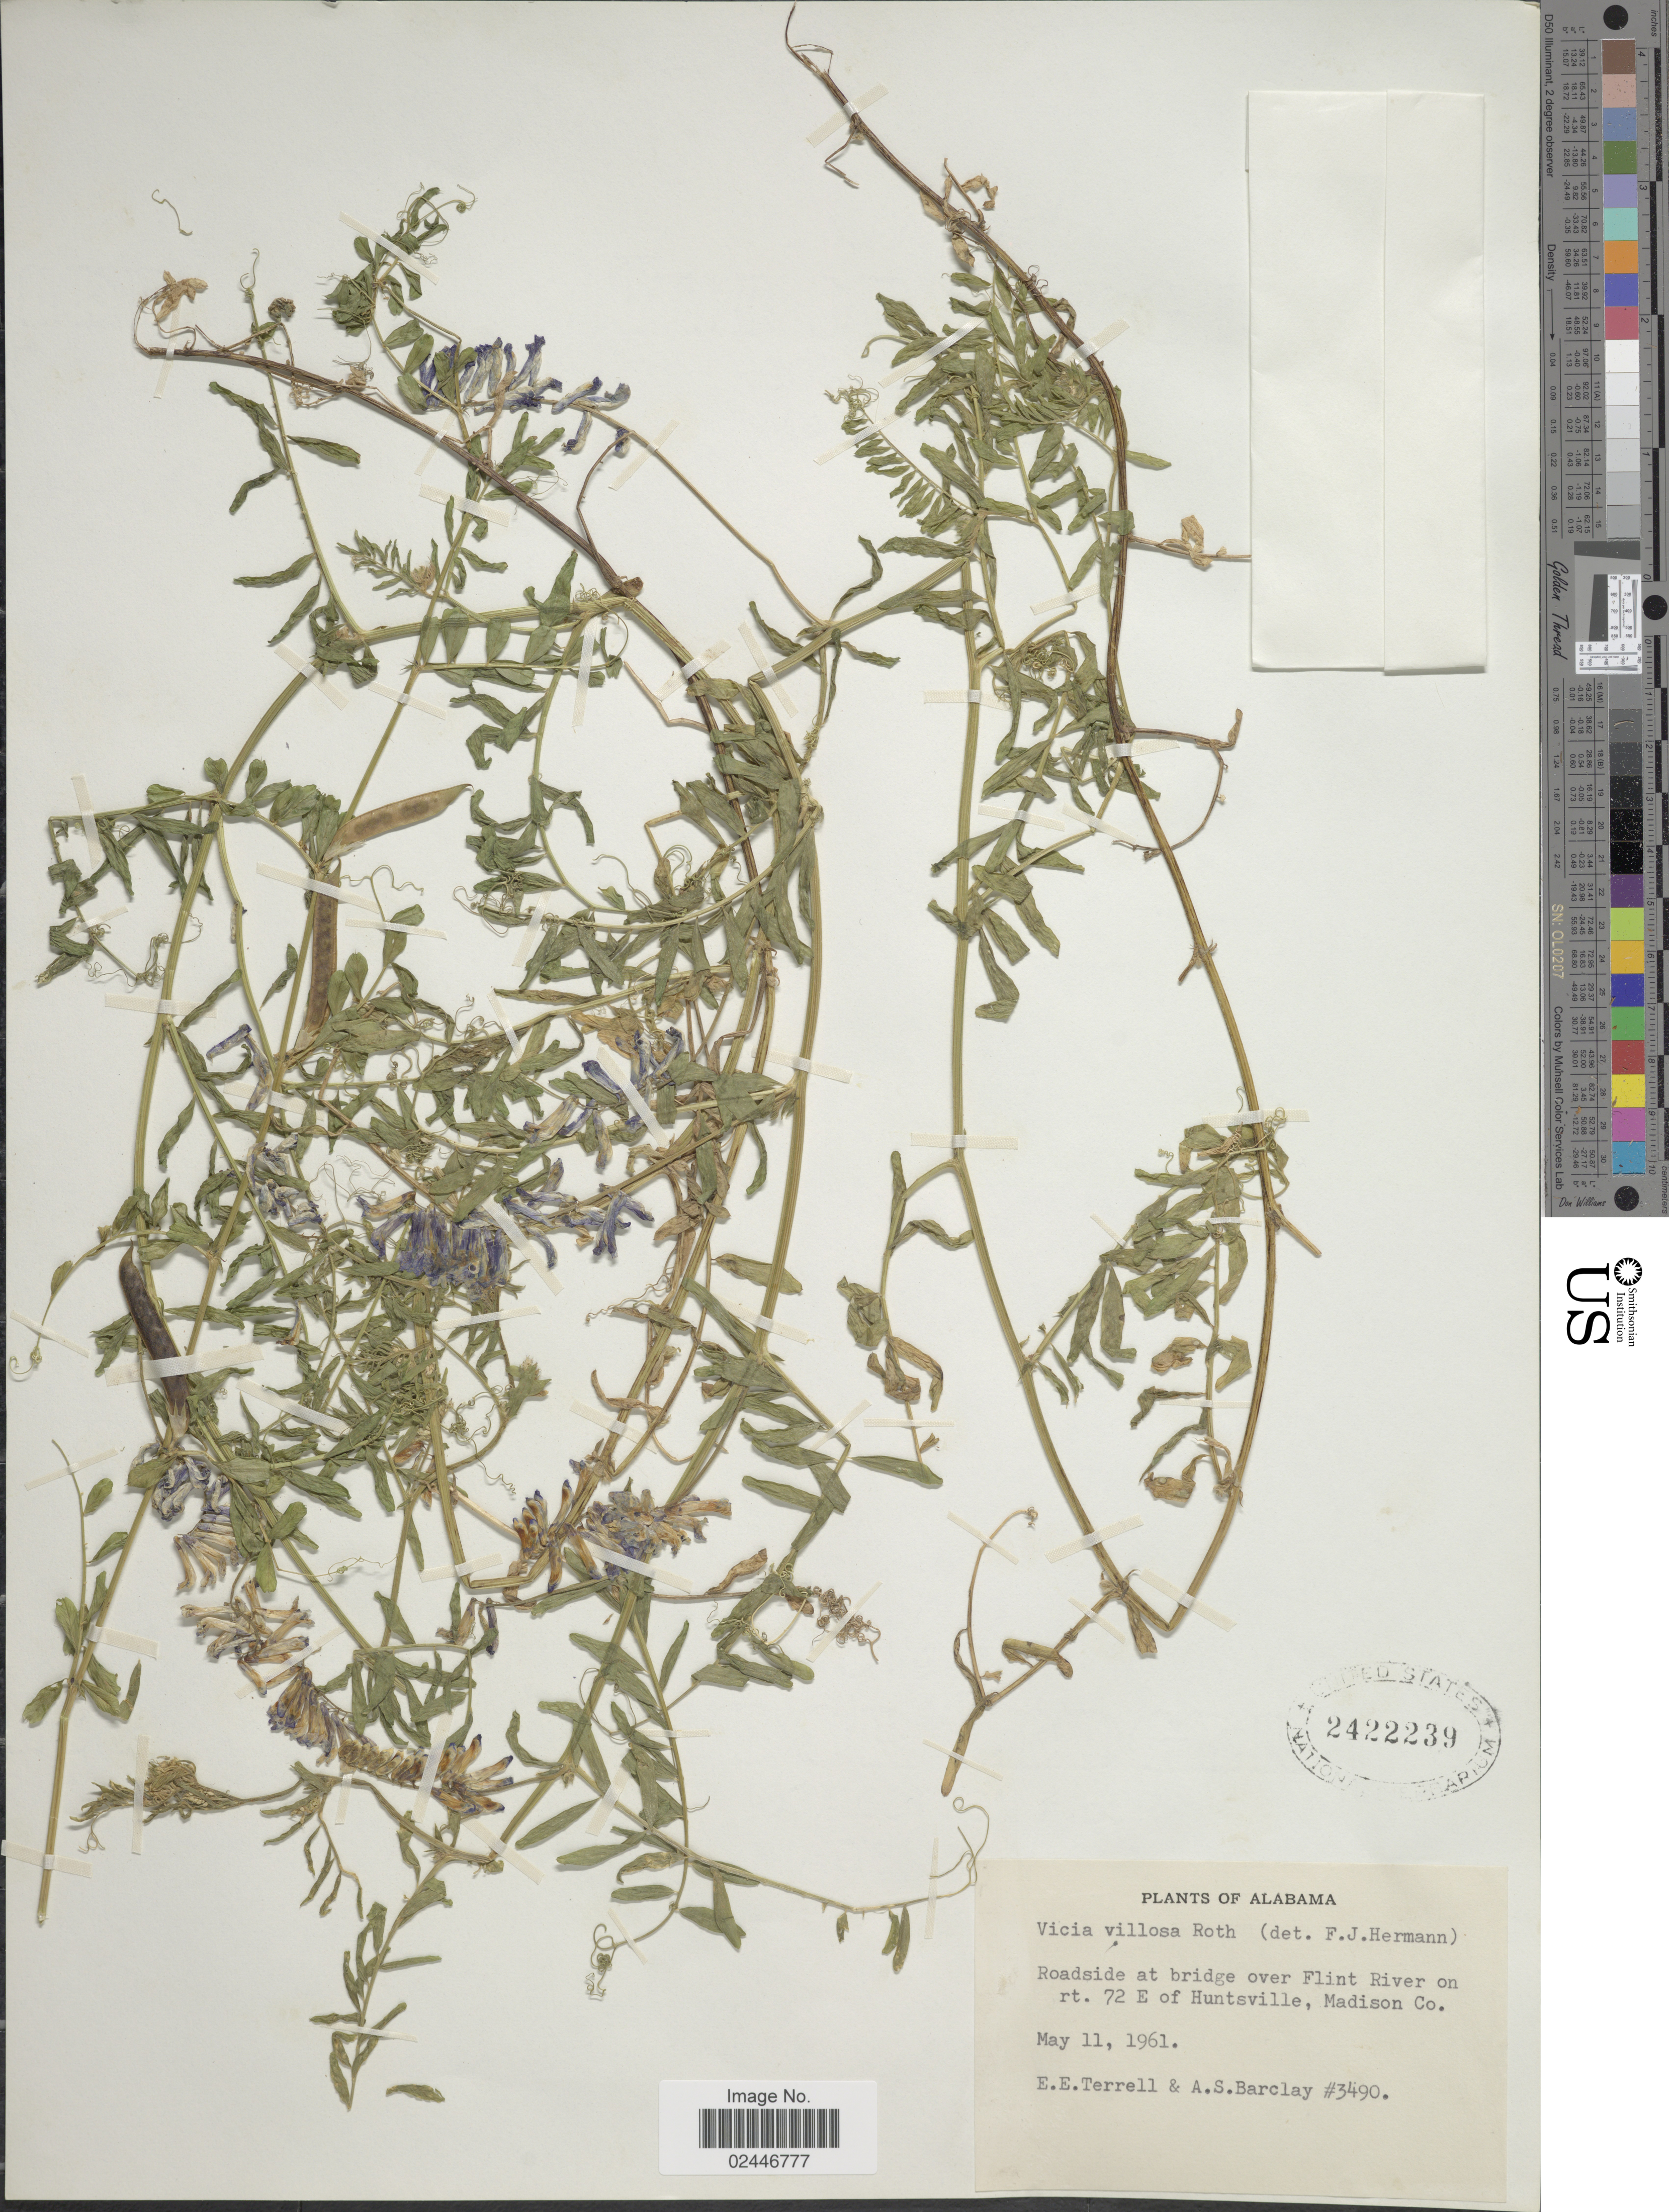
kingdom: Plantae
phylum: Tracheophyta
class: Magnoliopsida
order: Fabales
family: Fabaceae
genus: Vicia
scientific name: Vicia villosa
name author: Roth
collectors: E. E. Terrell & A. S. Barclay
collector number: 3490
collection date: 1961-05-11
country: United States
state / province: Alabama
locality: Roadside at bridge over Flint River on rt. 72 E of Huntsville, Madison Co.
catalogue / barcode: US 2422239